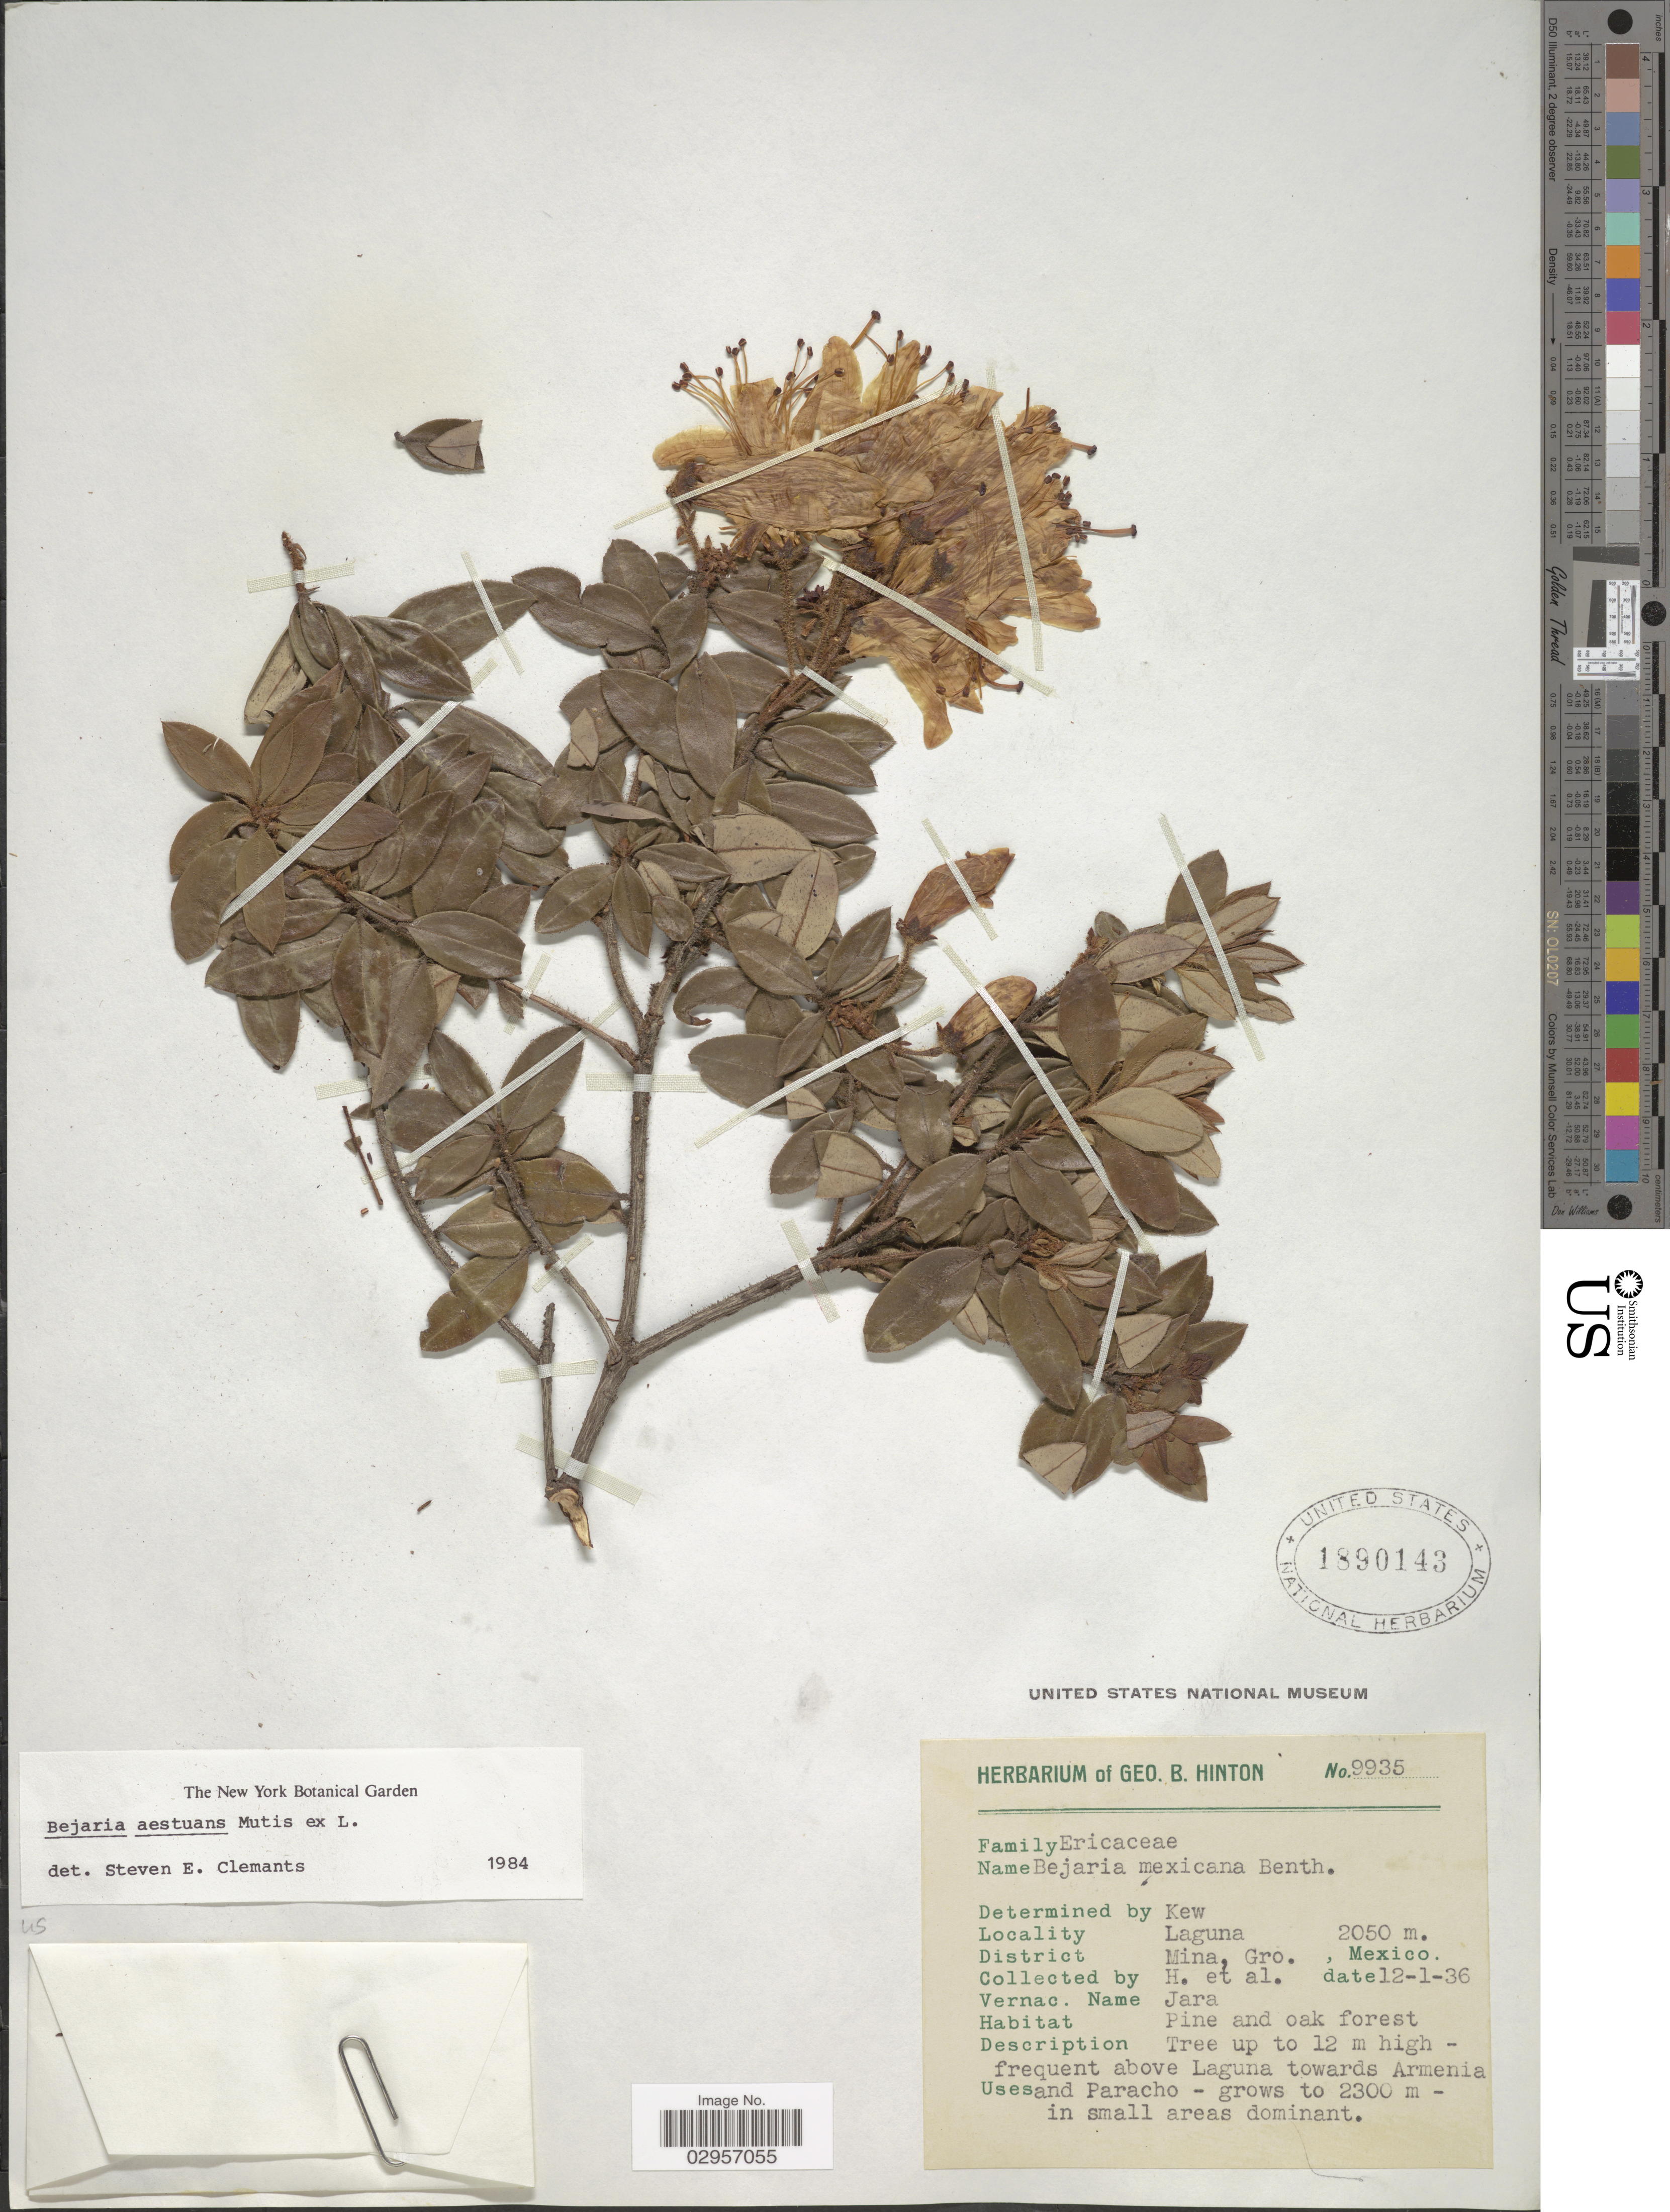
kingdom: Plantae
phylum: Tracheophyta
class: Magnoliopsida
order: Ericales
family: Ericaceae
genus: Befaria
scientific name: Befaria aestuans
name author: Mutis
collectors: G. B. Hinton & et al.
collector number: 9935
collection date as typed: Transcribed d/m/y: 12/1/36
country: Mexico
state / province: Guerrero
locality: Laguna, District Mina, Gro.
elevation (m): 2050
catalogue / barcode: US 1890143